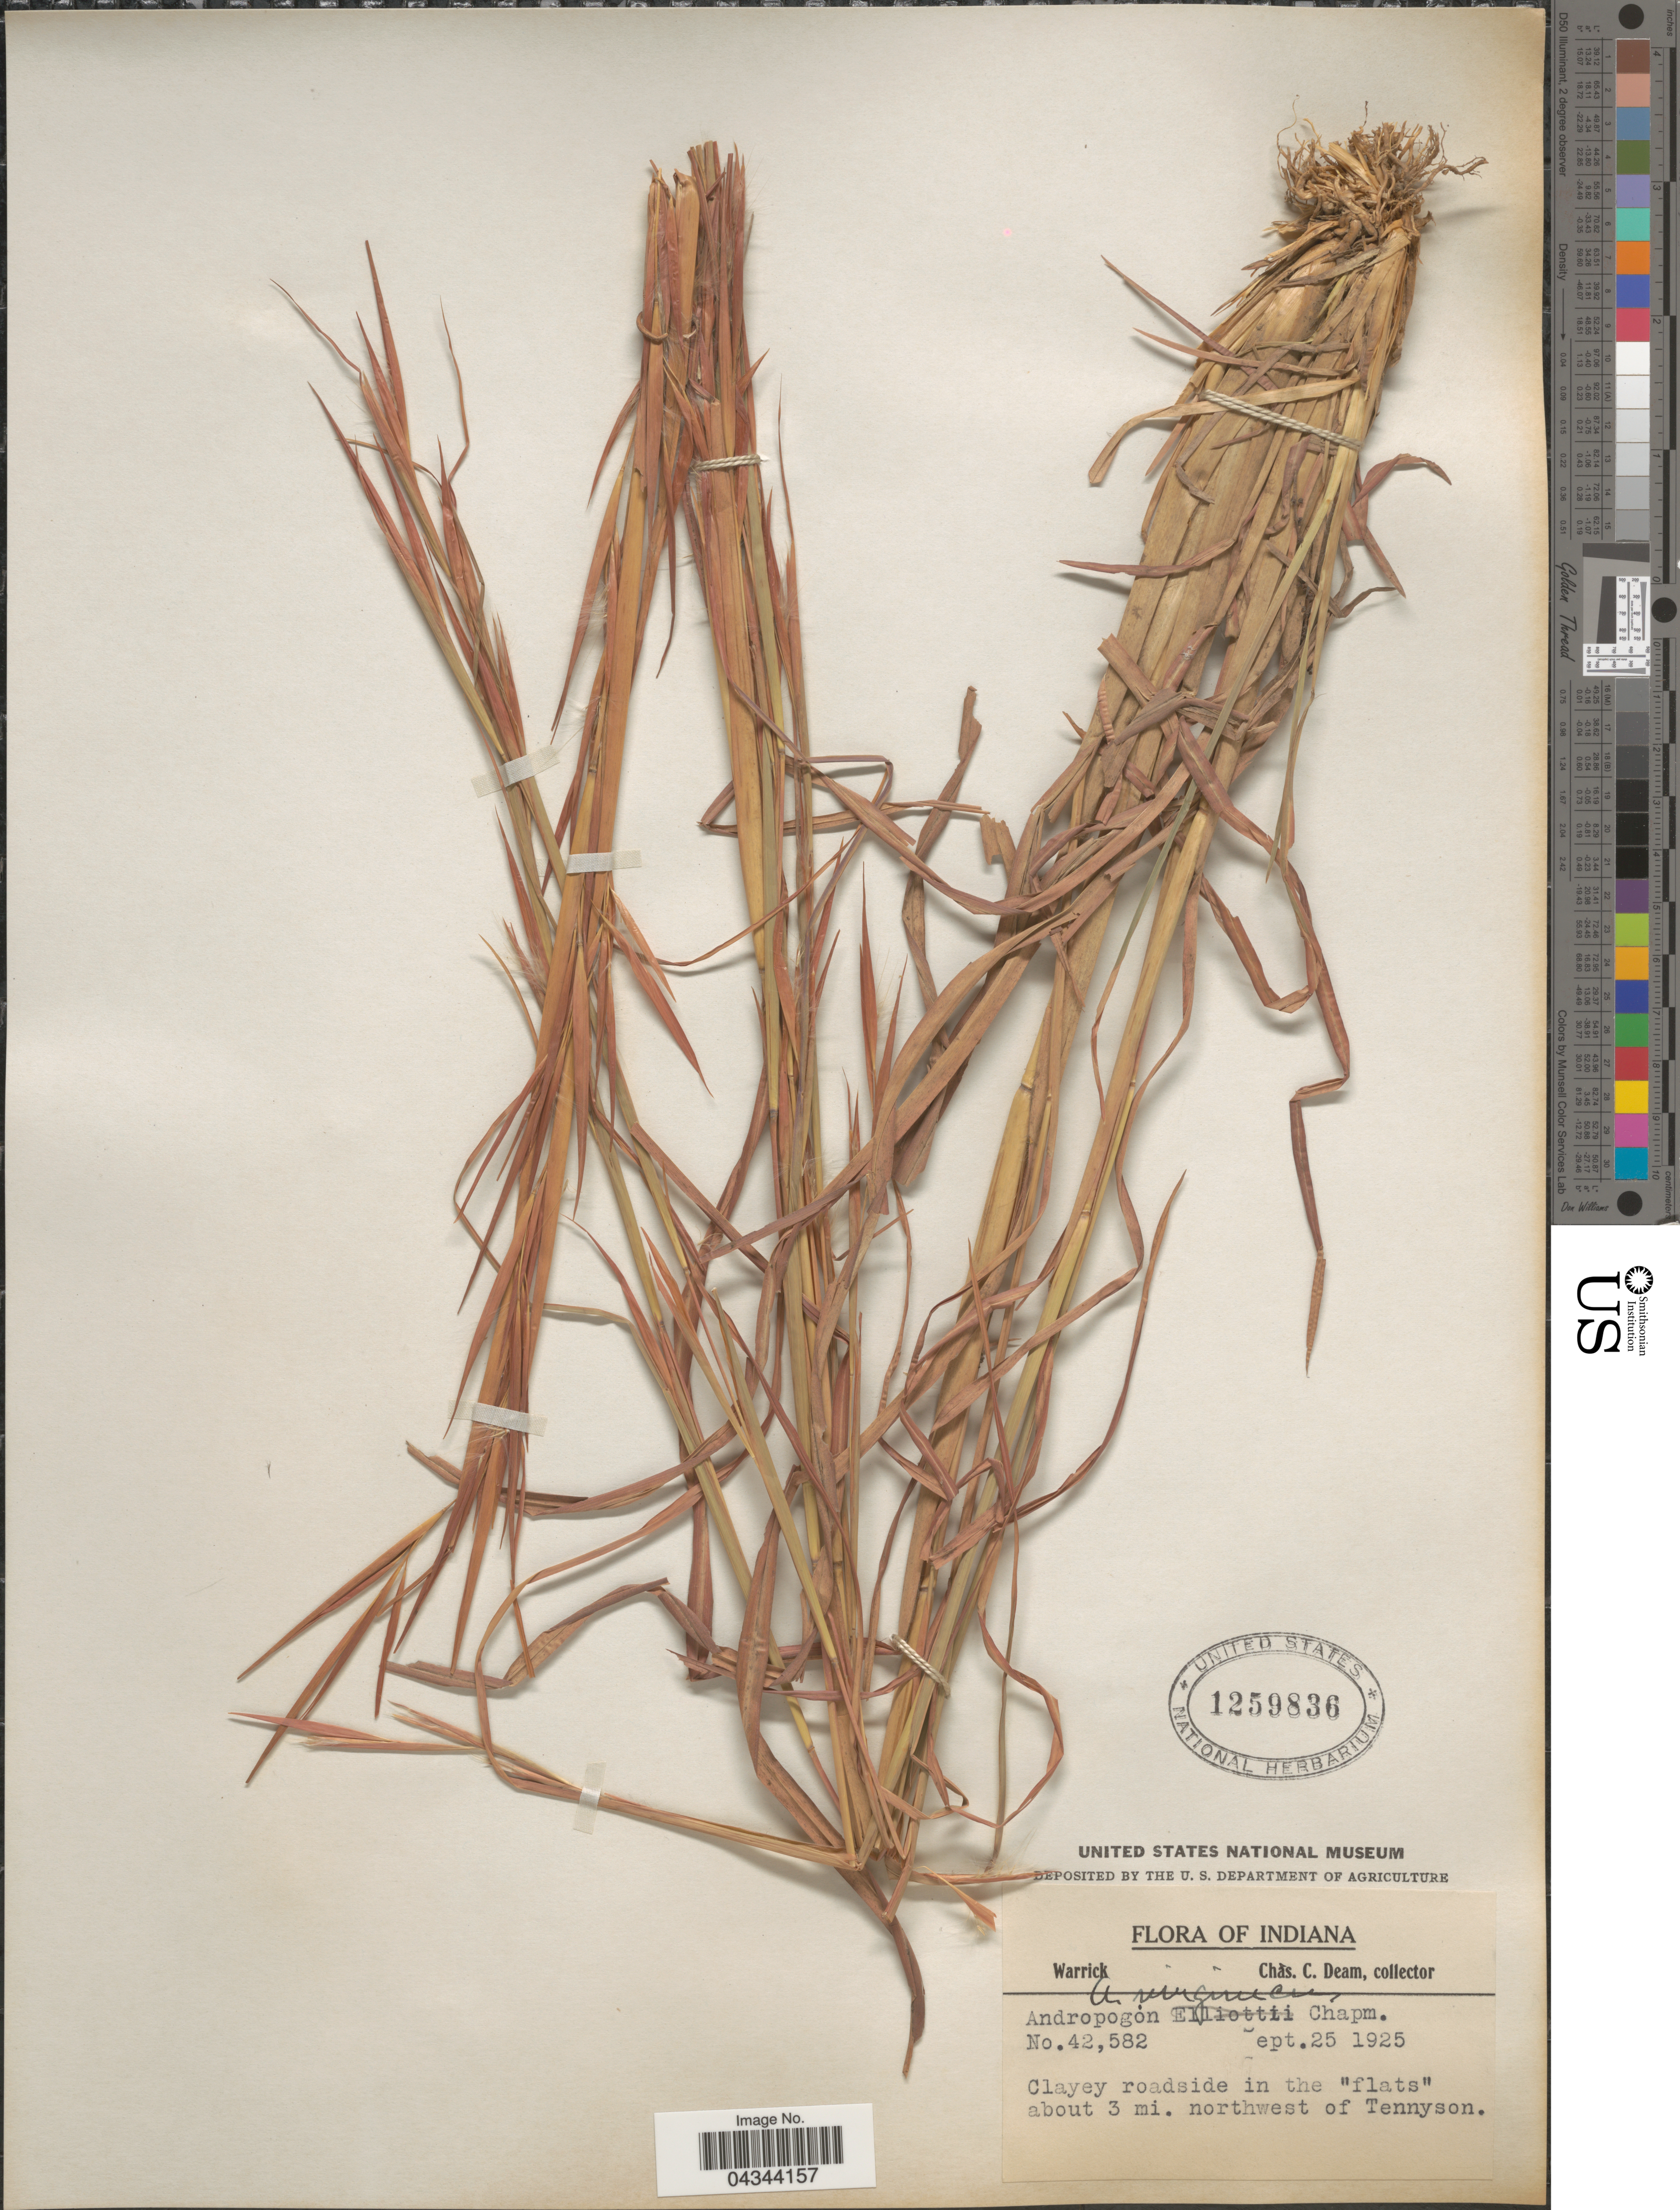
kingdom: Plantae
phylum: Tracheophyta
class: Liliopsida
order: Poales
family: Poaceae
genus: Andropogon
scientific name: Andropogon virginicus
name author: L.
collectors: C. C. Deam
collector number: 42582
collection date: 1925-09-25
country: United States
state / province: Indiana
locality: Warrick. About 3 mi. northwest of Tennyson.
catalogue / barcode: US 1259836